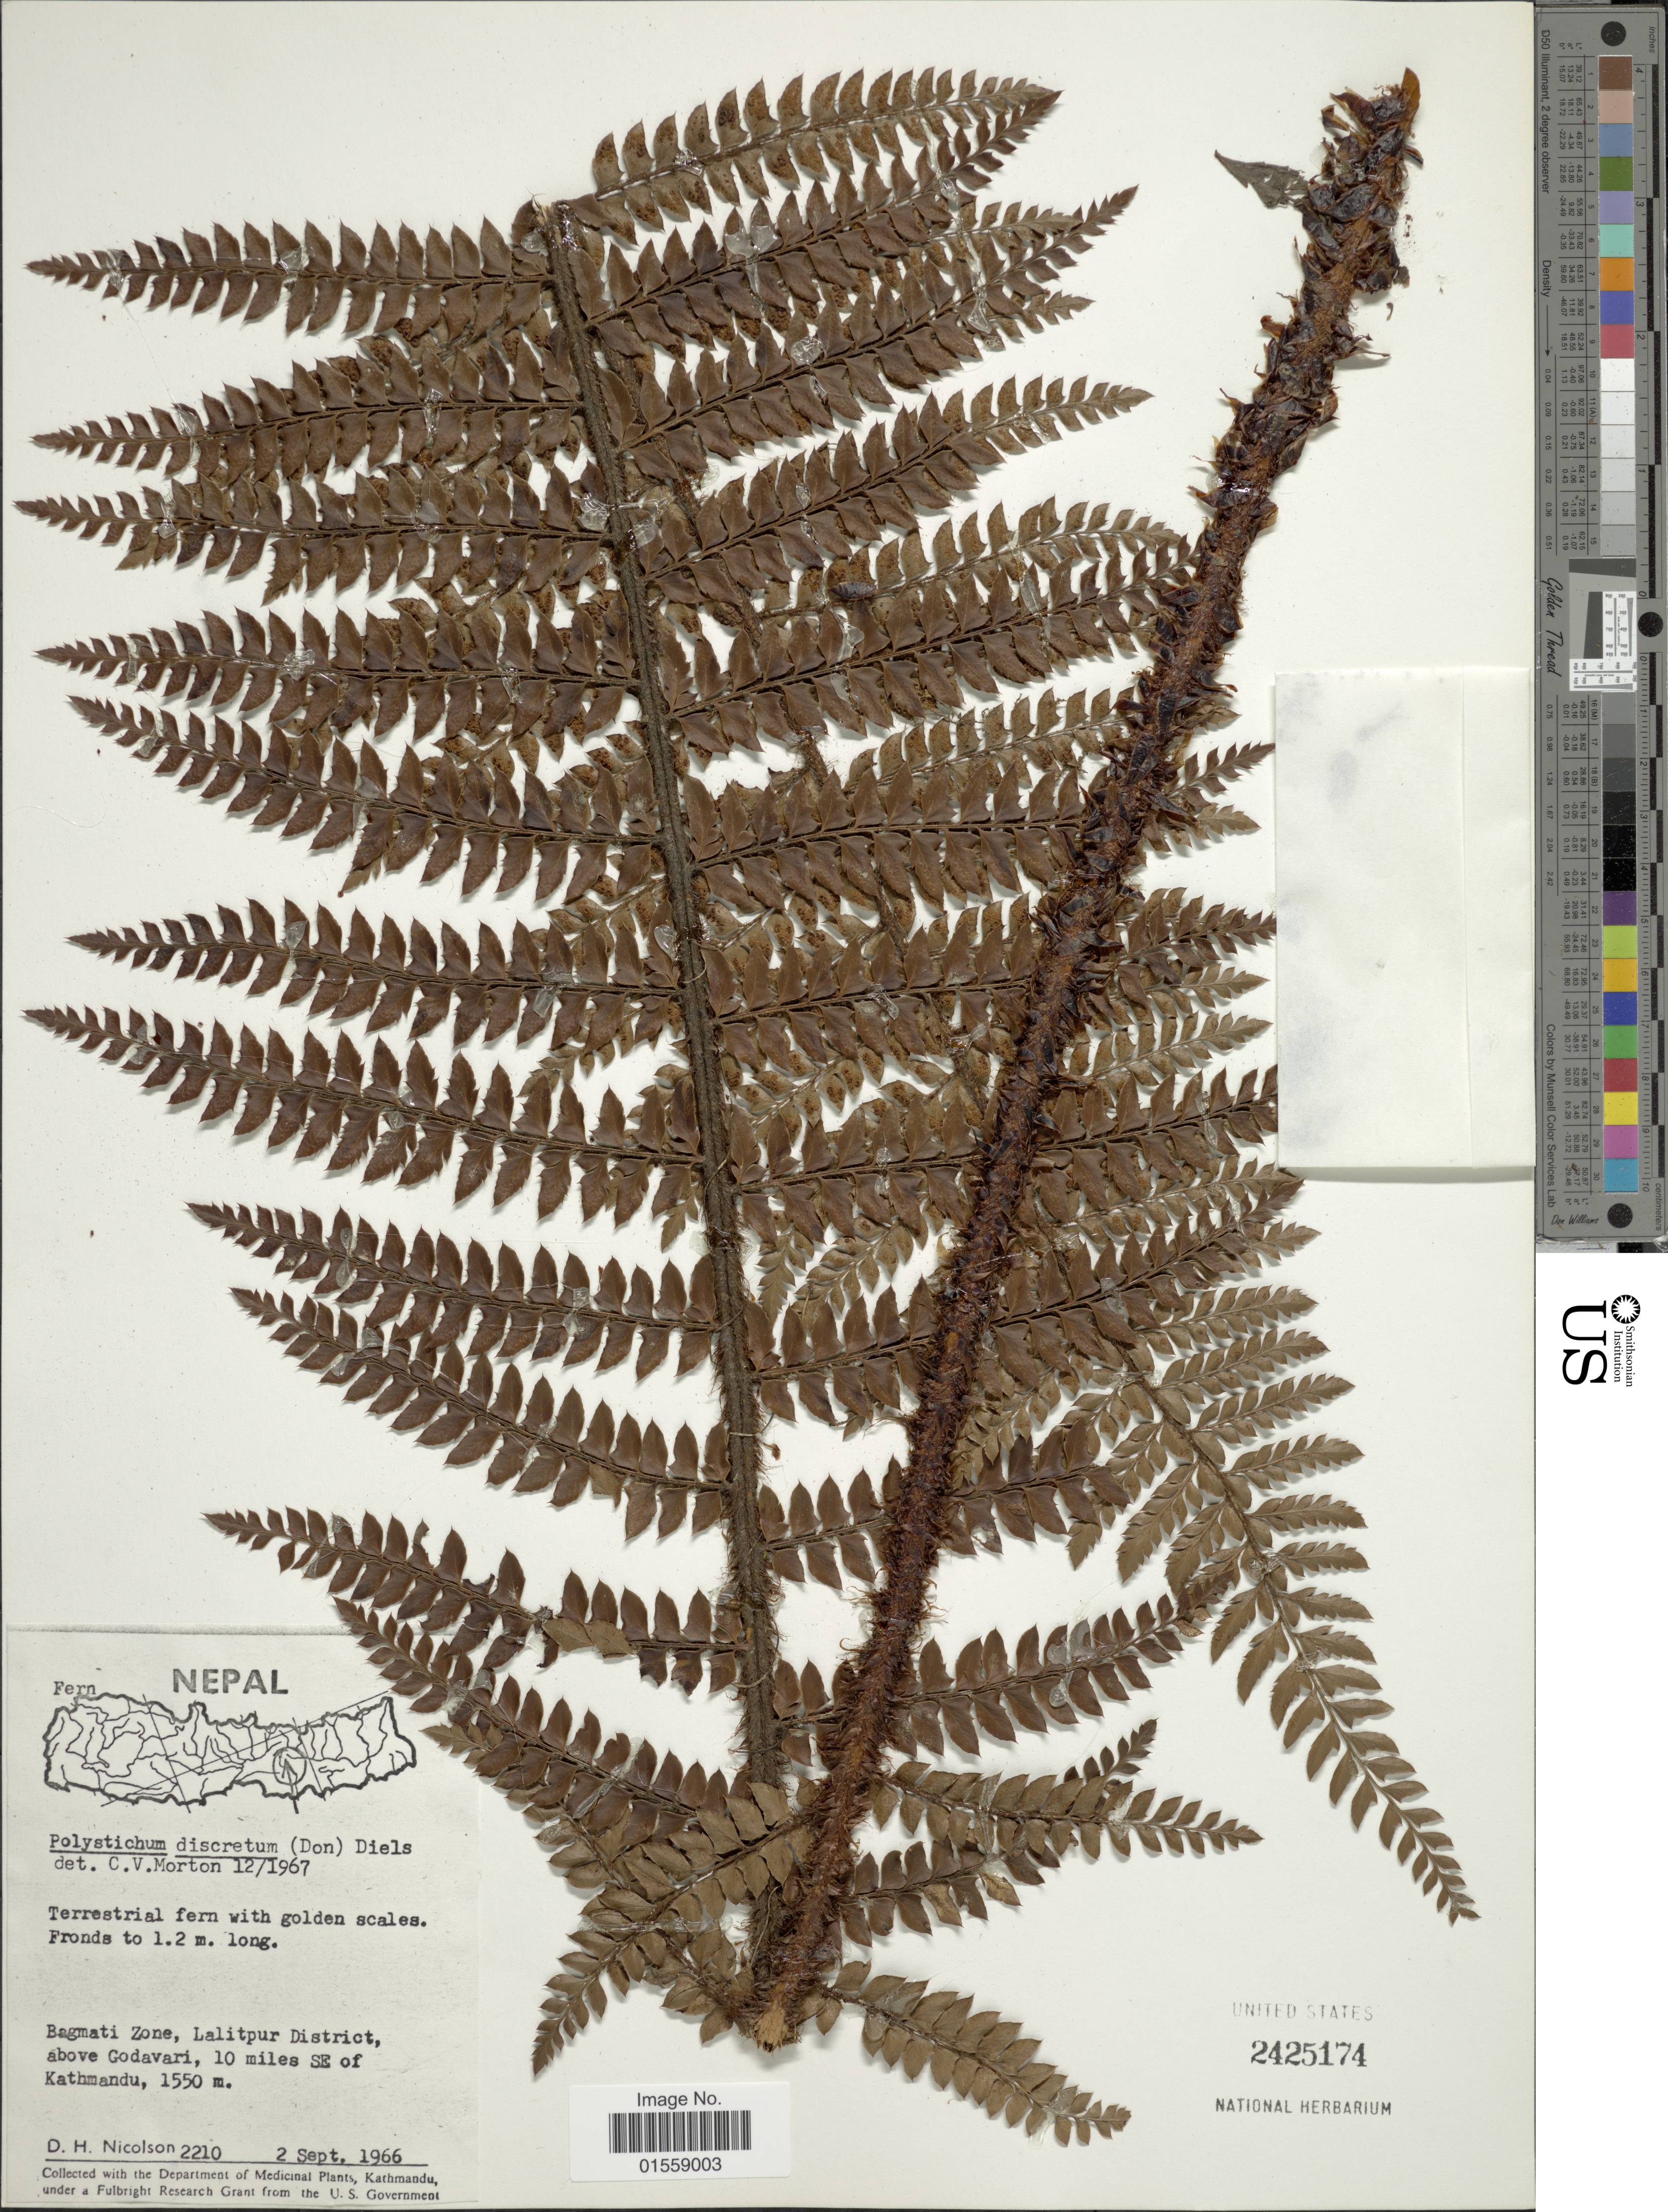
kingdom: Plantae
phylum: Tracheophyta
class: Polypodiopsida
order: Polypodiales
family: Dryopteridaceae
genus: Polystichum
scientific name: Polystichum discretum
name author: (D. Don) J. Sm.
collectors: D. H. Nicolson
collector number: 2210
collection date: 1966-09-02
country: Nepal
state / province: Bagmati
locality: Lalitpur District, above Godavari, 10 miles SE of Kathmandu.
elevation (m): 1550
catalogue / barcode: US 2425174